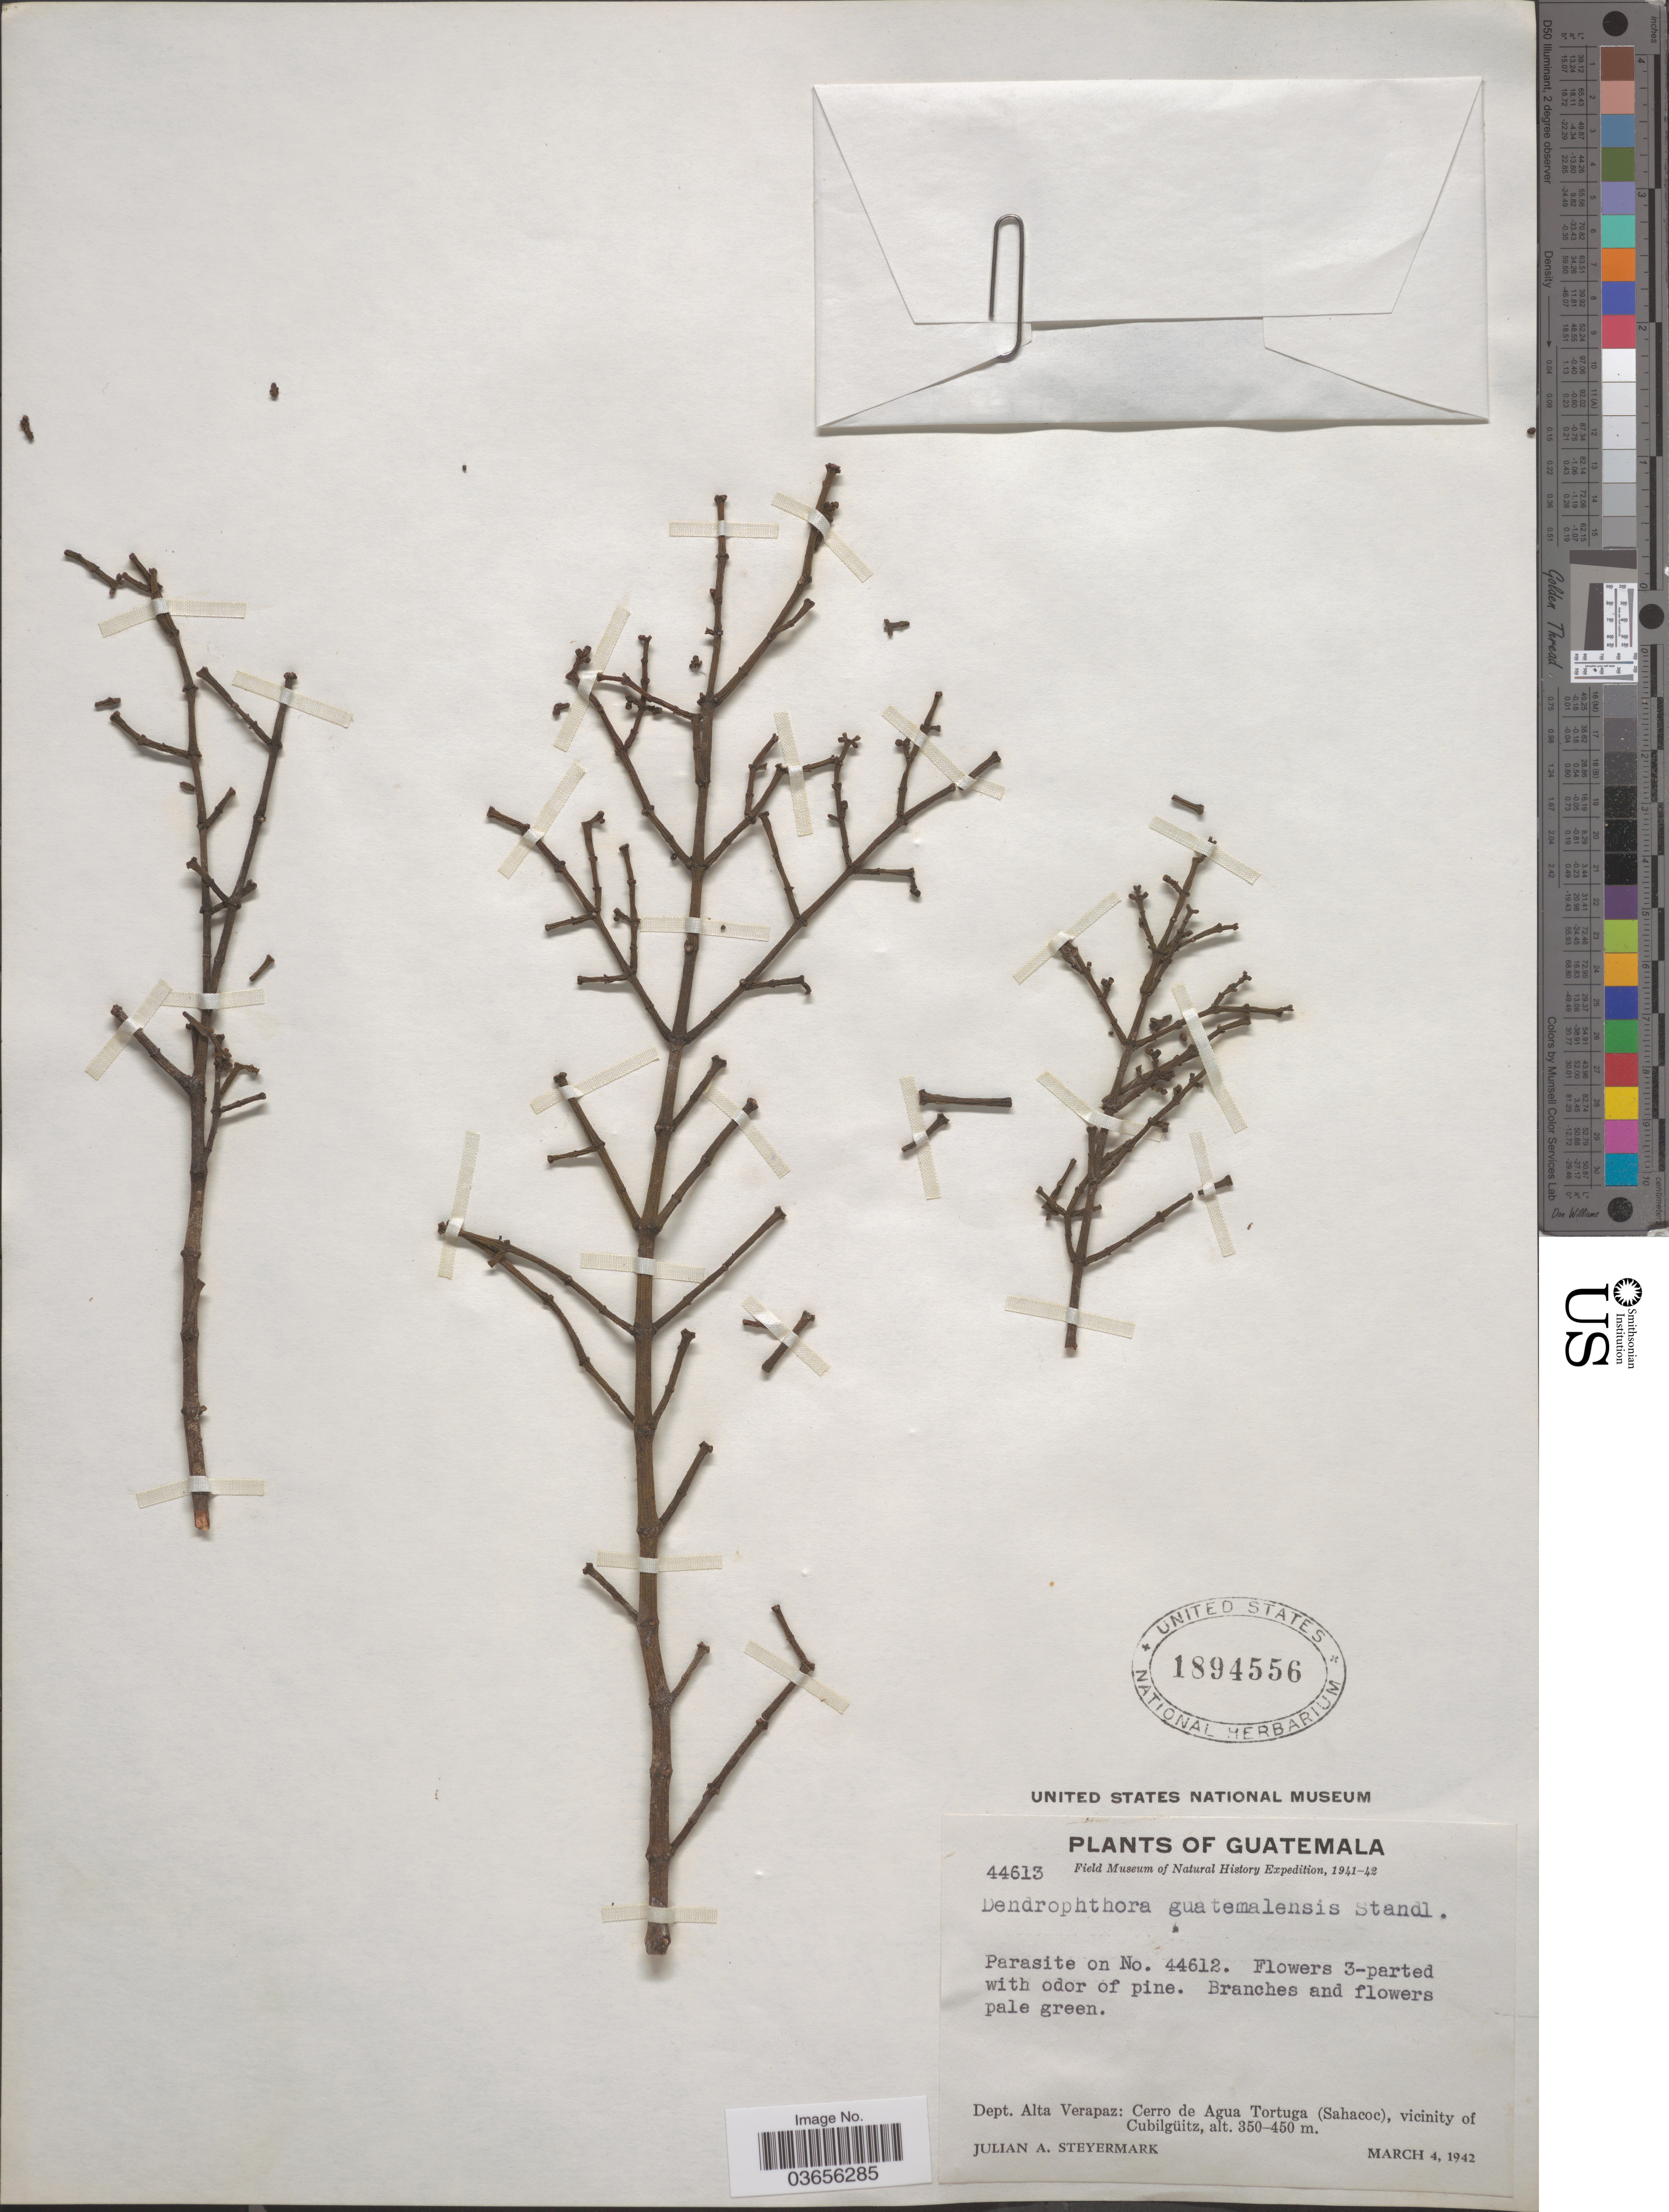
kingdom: Plantae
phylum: Tracheophyta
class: Magnoliopsida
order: Santalales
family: Viscaceae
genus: Dendrophthora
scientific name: Dendrophthora squamigera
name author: (Benth.) Kuntze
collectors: J. Steyermark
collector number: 44613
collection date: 1942-03-04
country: Guatemala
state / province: Alta Verapaz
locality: Dept. Alta Verapaz: Cerro de Agua Tortuga (Sahacoc), vicinity of Cubilquitz.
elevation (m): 350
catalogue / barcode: US 1894556